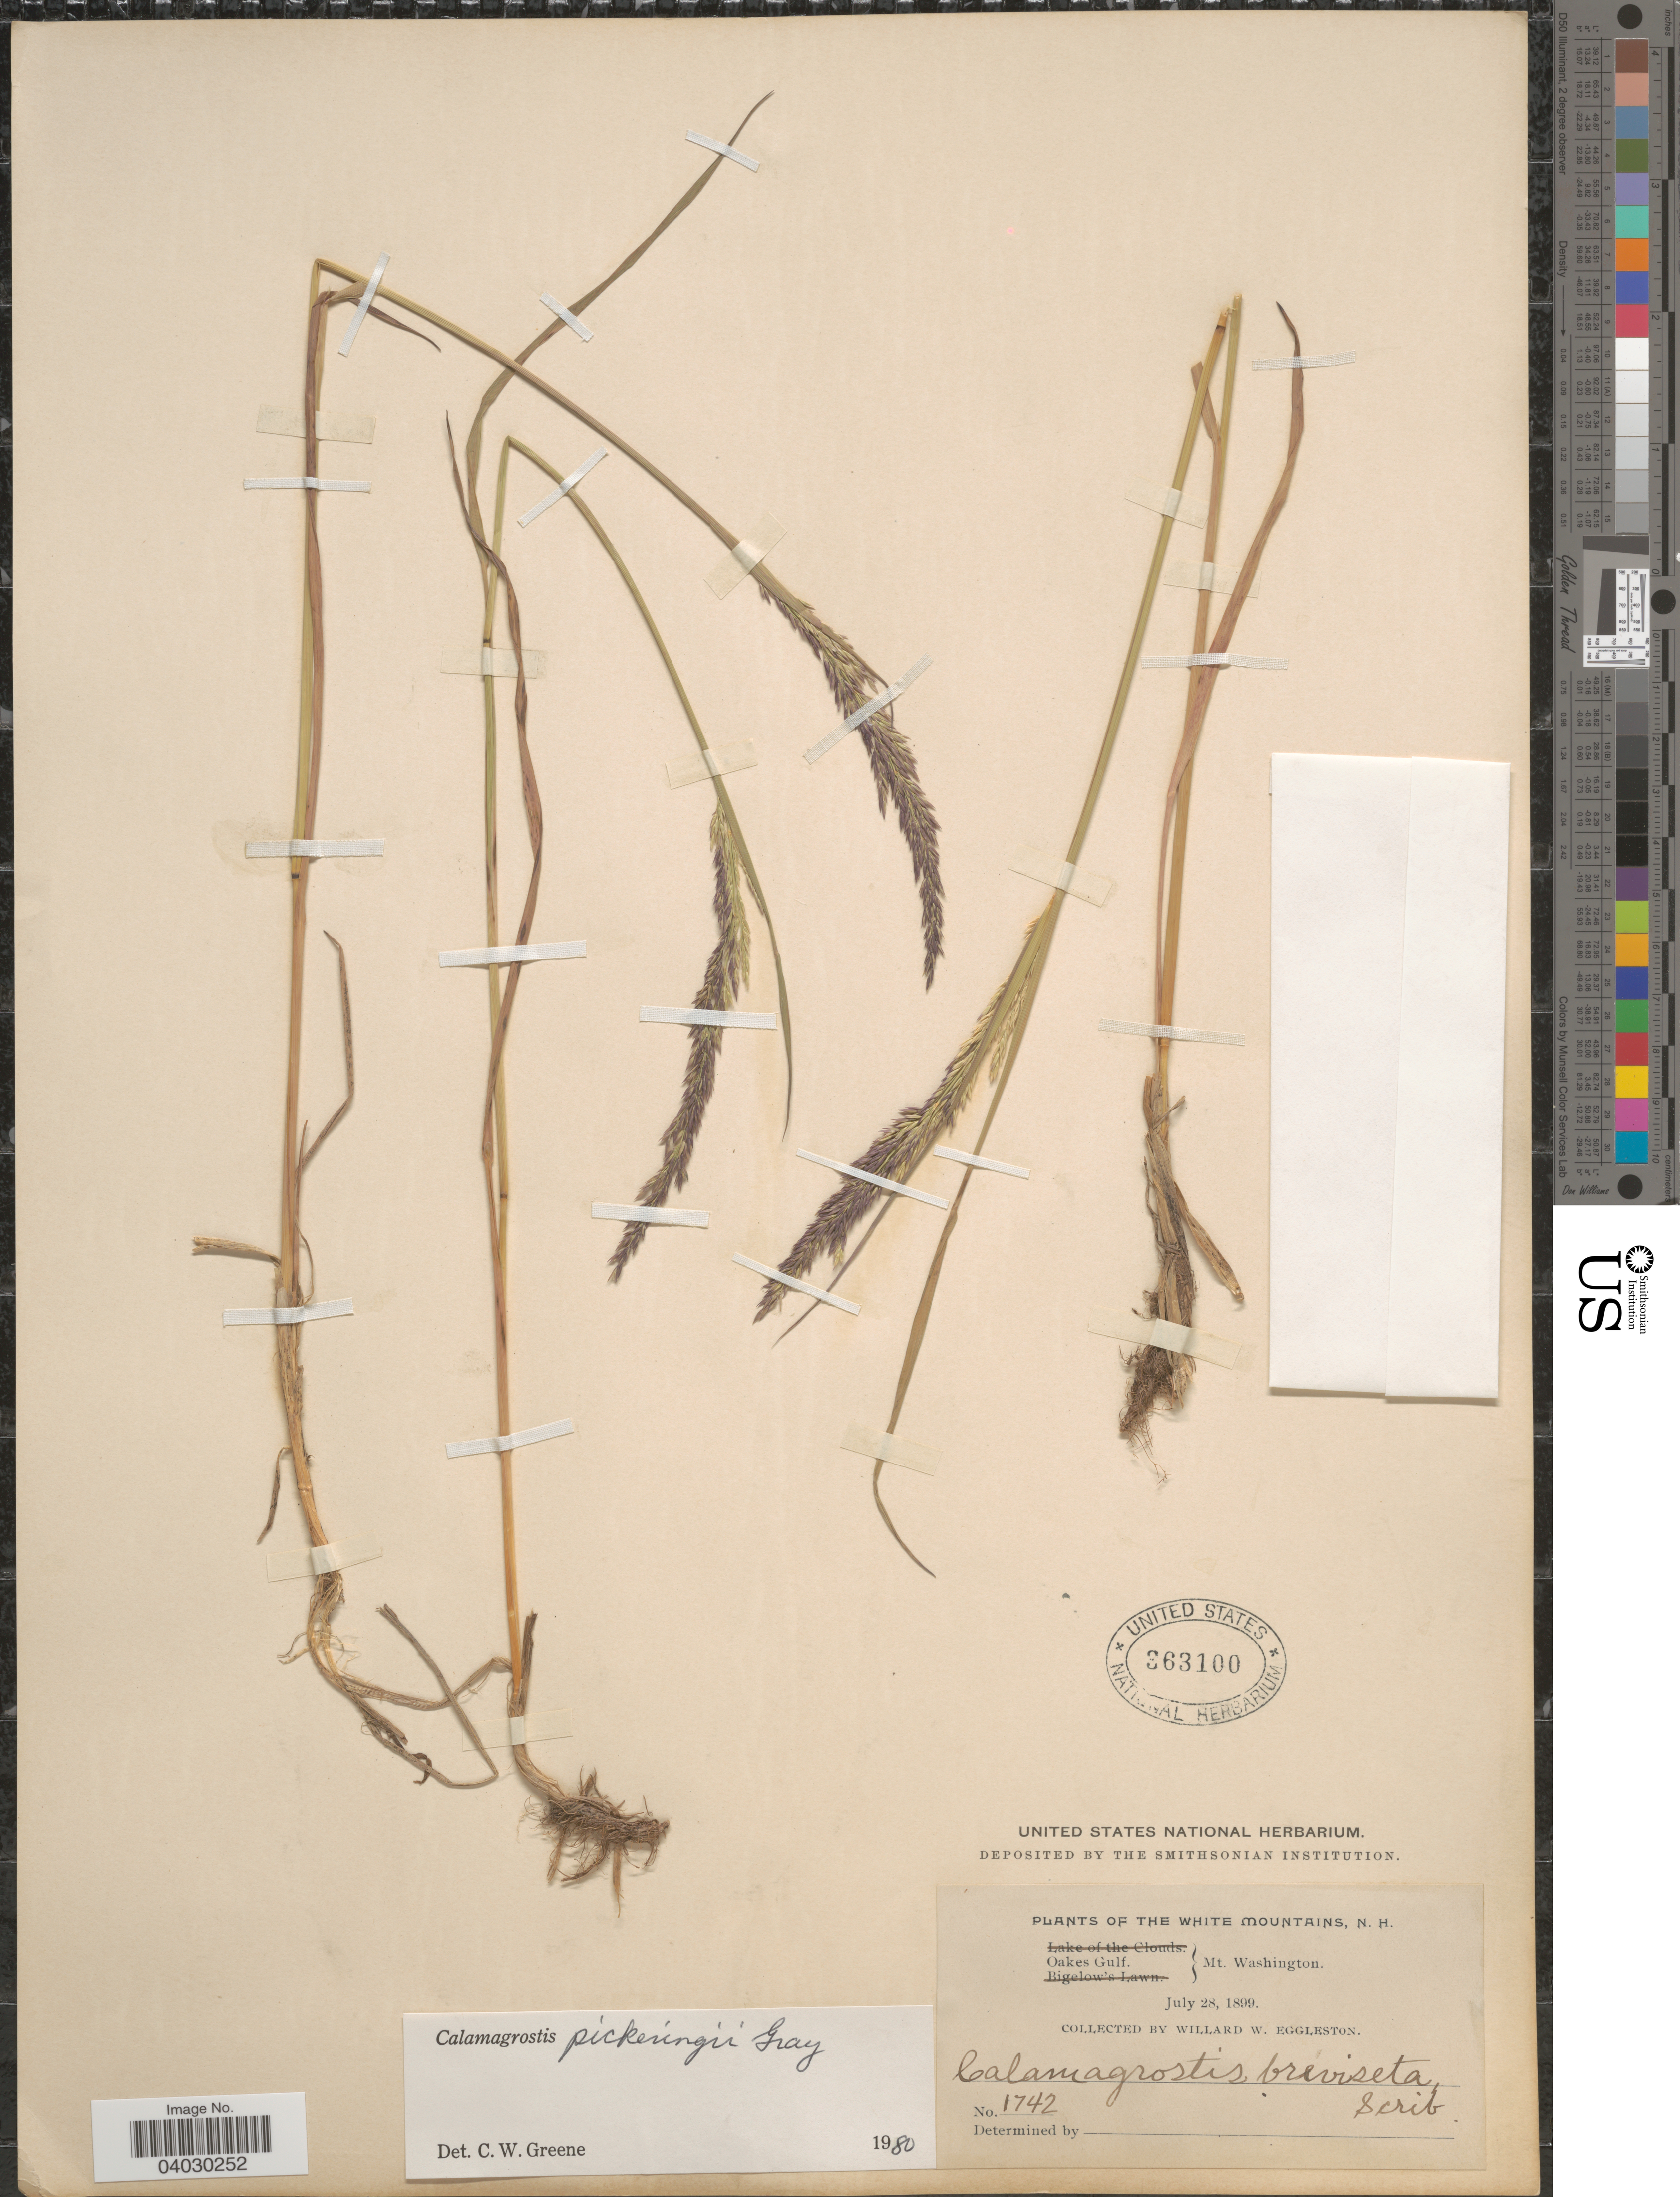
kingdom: Plantae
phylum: Tracheophyta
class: Liliopsida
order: Poales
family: Poaceae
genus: Calamagrostis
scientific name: Calamagrostis pickeringii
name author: A. Gray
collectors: W. W. Eggleston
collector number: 1742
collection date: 1899-07-28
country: United States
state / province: New Hampshire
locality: The White Mountains. Oakes Gulf. Mt. Washington.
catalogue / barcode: US 363100